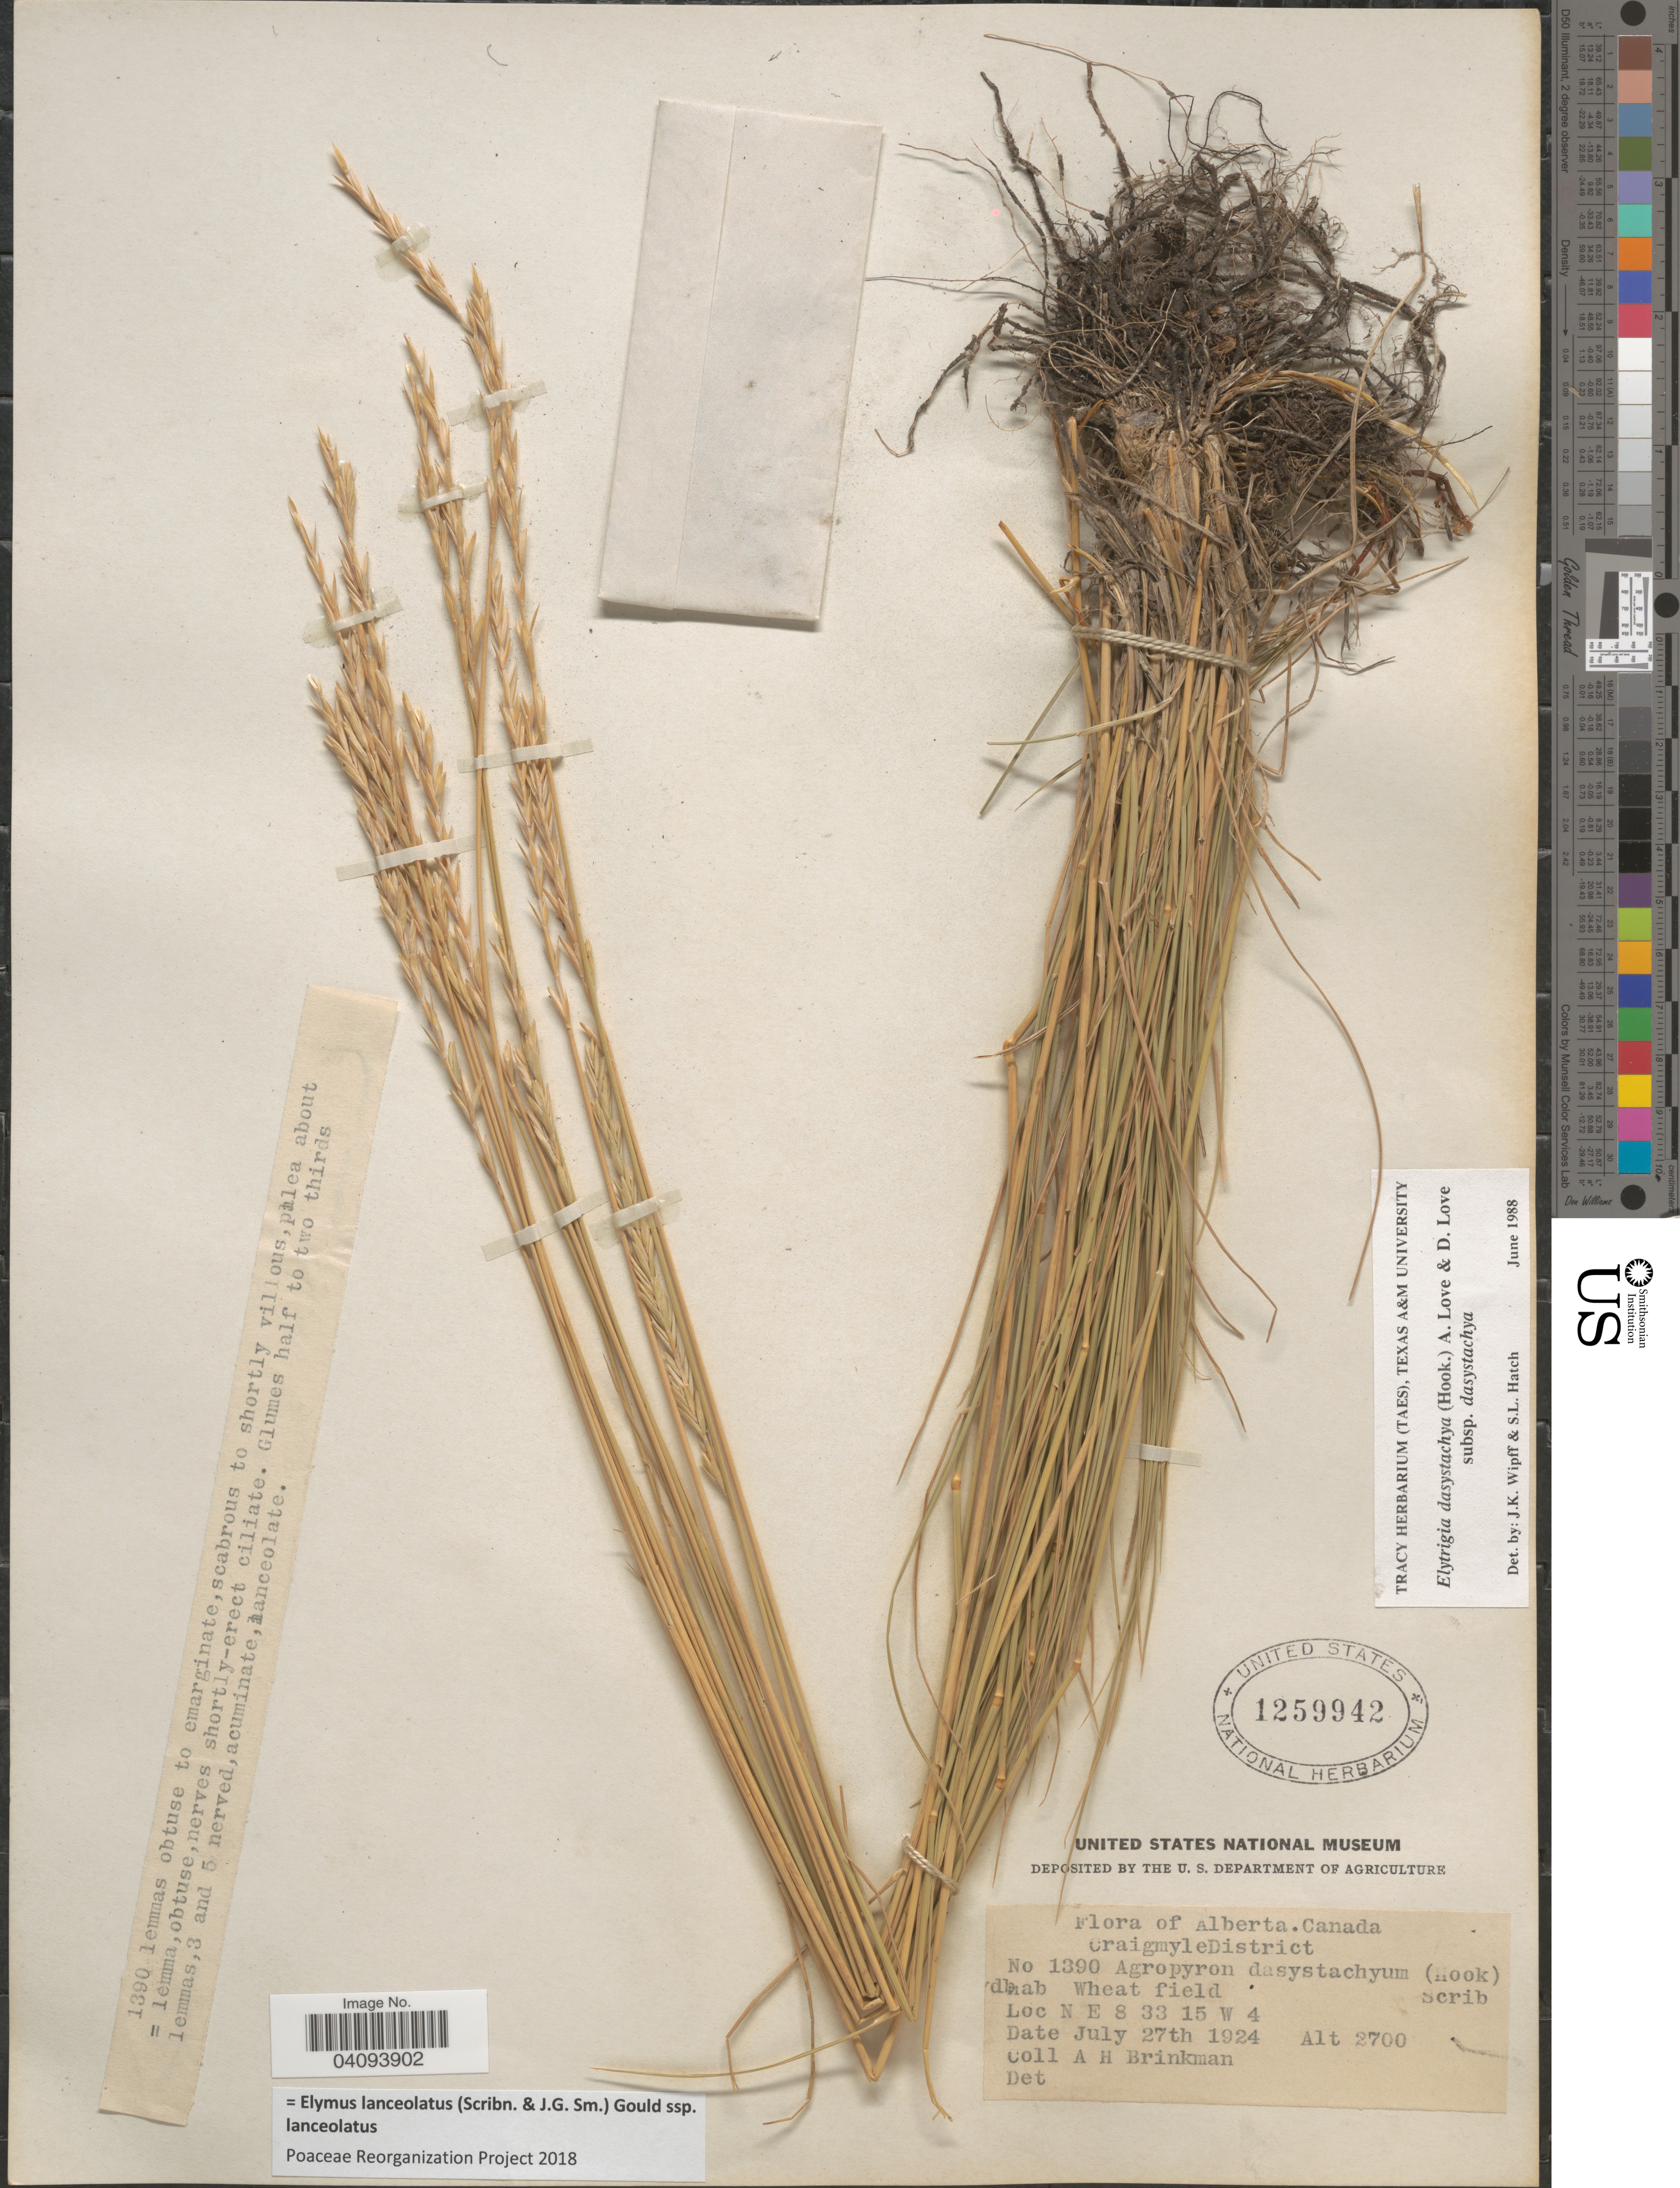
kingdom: Plantae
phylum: Tracheophyta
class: Liliopsida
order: Poales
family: Poaceae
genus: Elymus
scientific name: Elymus lanceolatus subsp. lanceolatus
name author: (Scribn. & J.G. Sm.) Gould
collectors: A. Brinkman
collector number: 1390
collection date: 1924-07-27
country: Canada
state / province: Alberta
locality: Craigmyle District. N E 8 33 15 W 4.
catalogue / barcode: US 1259942